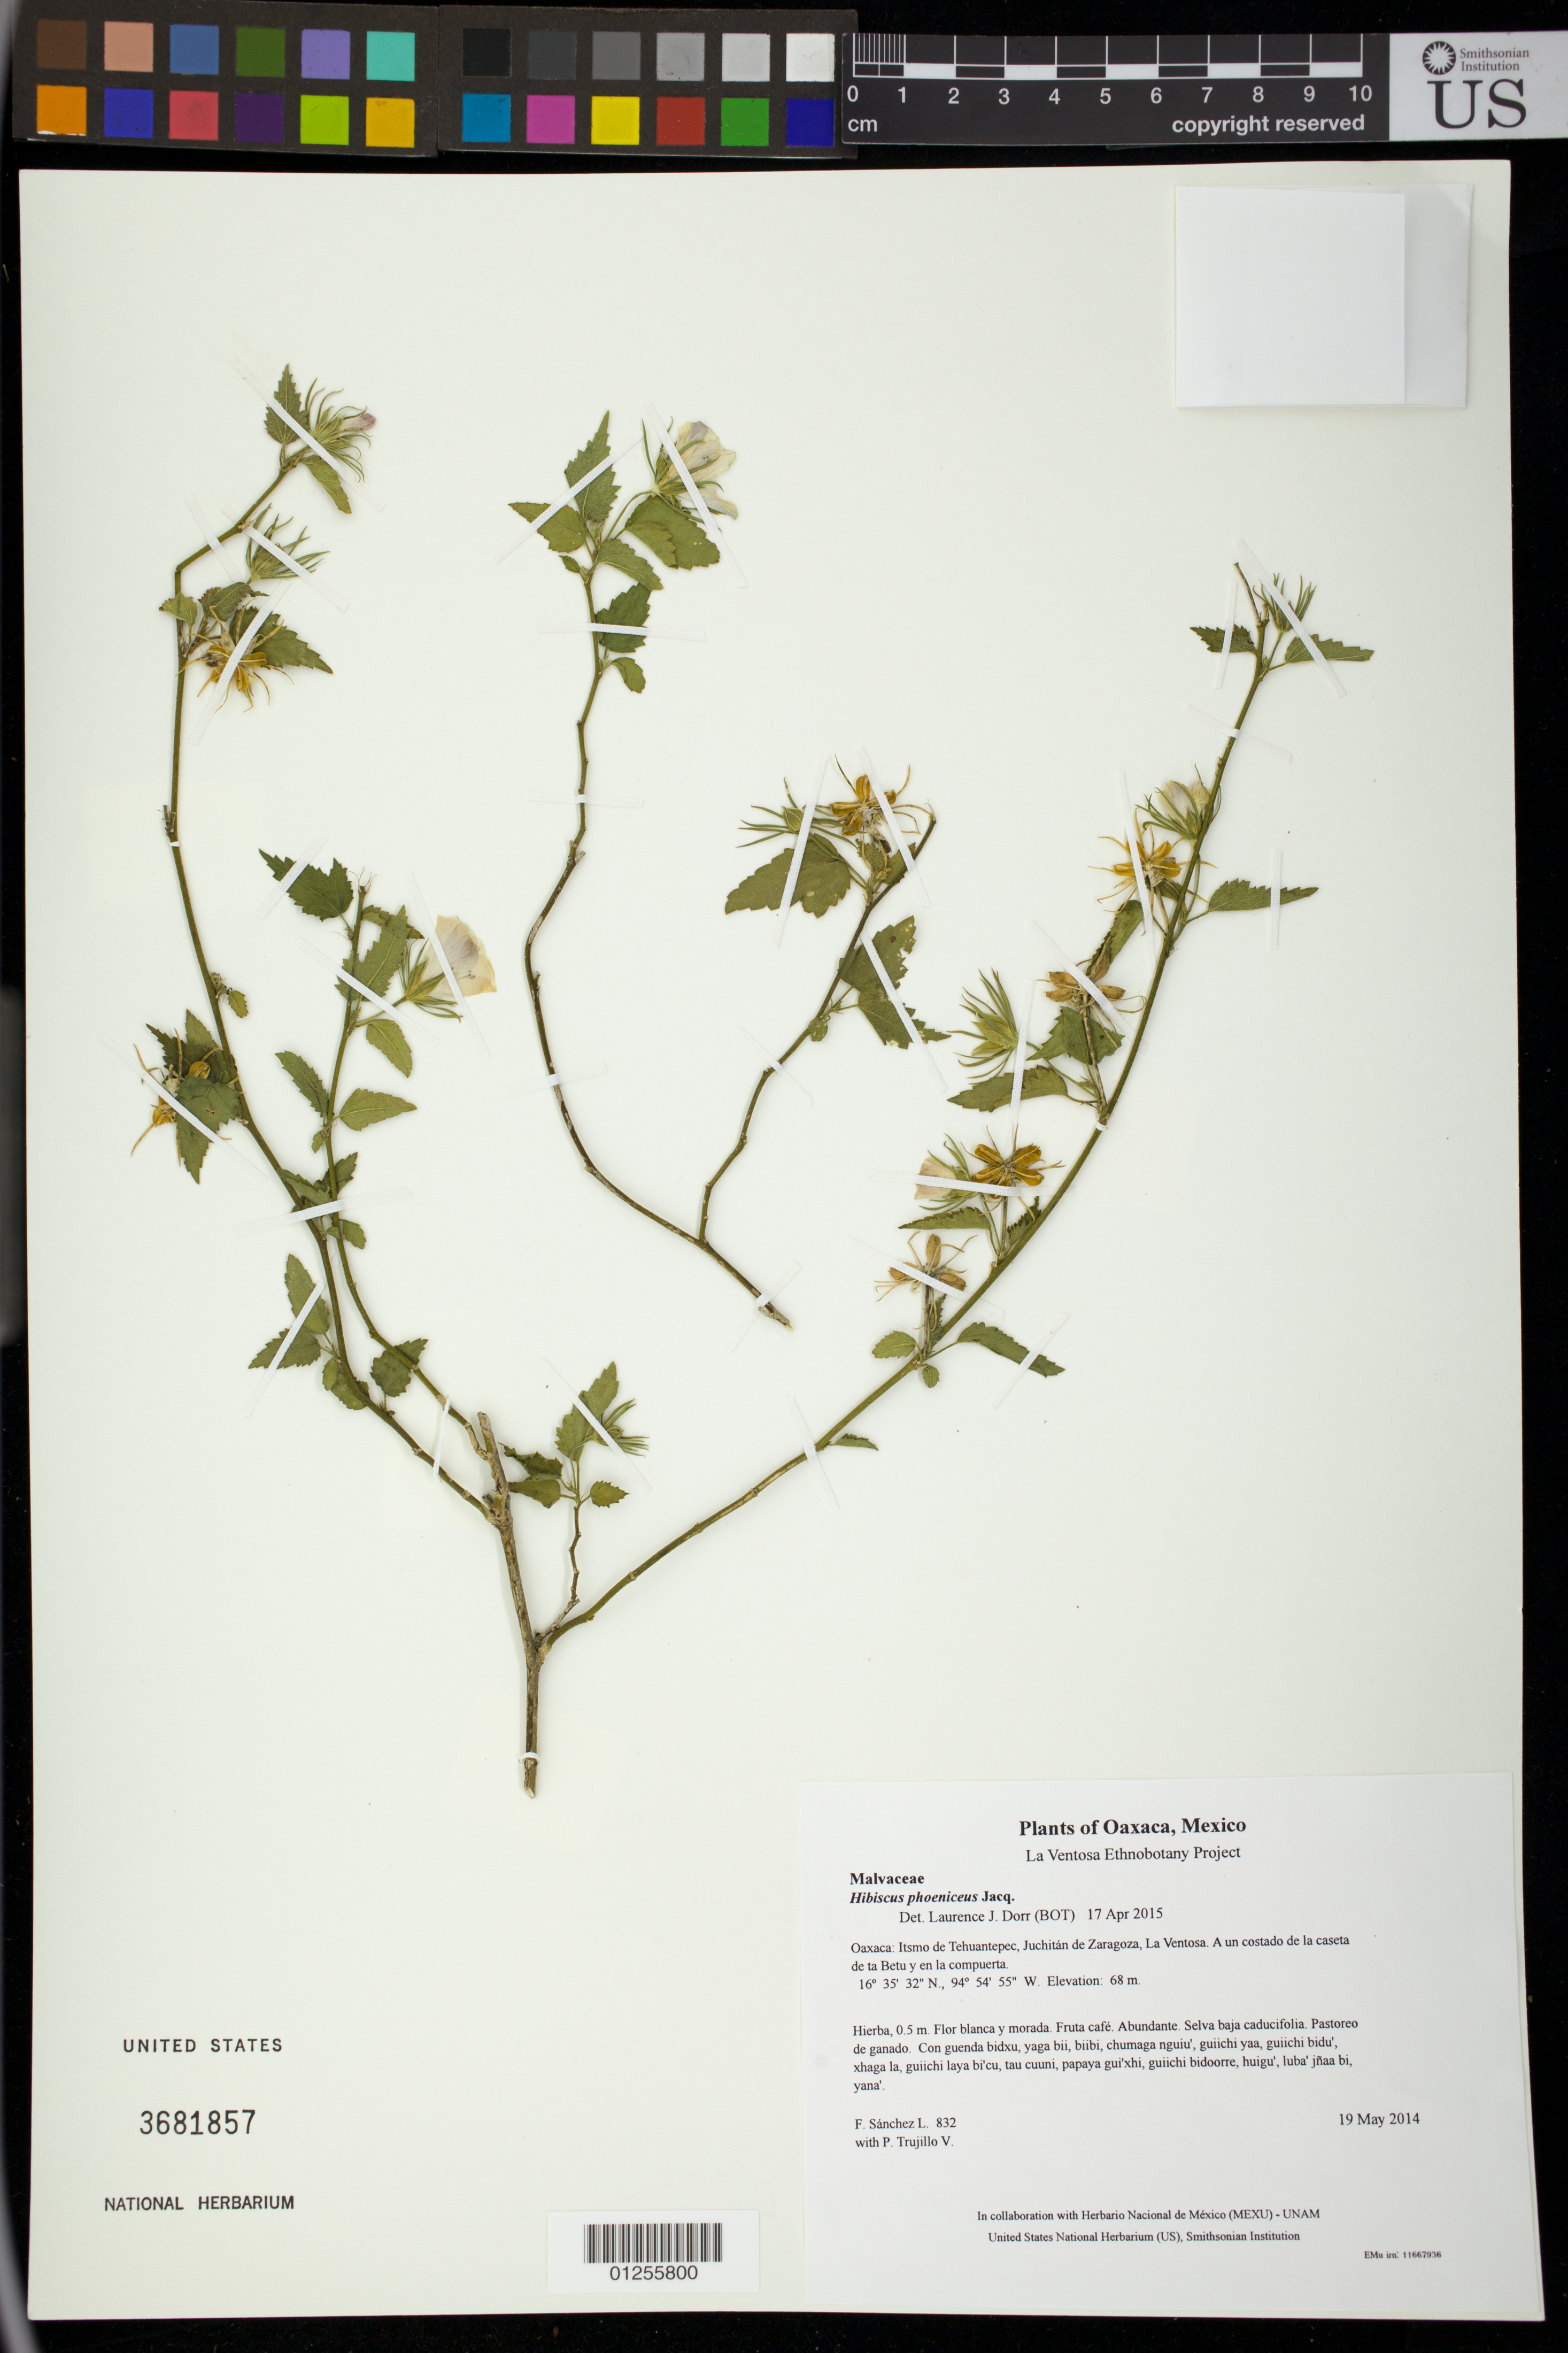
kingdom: Plantae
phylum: Tracheophyta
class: Magnoliopsida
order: Malvales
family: Malvaceae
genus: Hibiscus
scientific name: Hibiscus phoeniceus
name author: Jacq.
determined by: Dorr, L. J., (BOT), Smithsonian Institution - National Museum of Natural History (UNITED STATES)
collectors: F. Sánchez L. & P. Trujillo V.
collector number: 832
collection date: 2014-05-19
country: Mexico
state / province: Oaxaca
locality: Itsmo de Tehuantepec, Juchitán de Zaragoza, La Ventosa. A un costado de la caseta de ta Betu y en la compuerta.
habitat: Selva baja caducifolia. Pastoreo de ganado.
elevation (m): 68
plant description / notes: MEXU, SERO, US; Guixi bandaga. 0.5 m. Guie' naquichi'-lila. Cuaananaxhi namuu. Stale.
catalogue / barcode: US 3681857